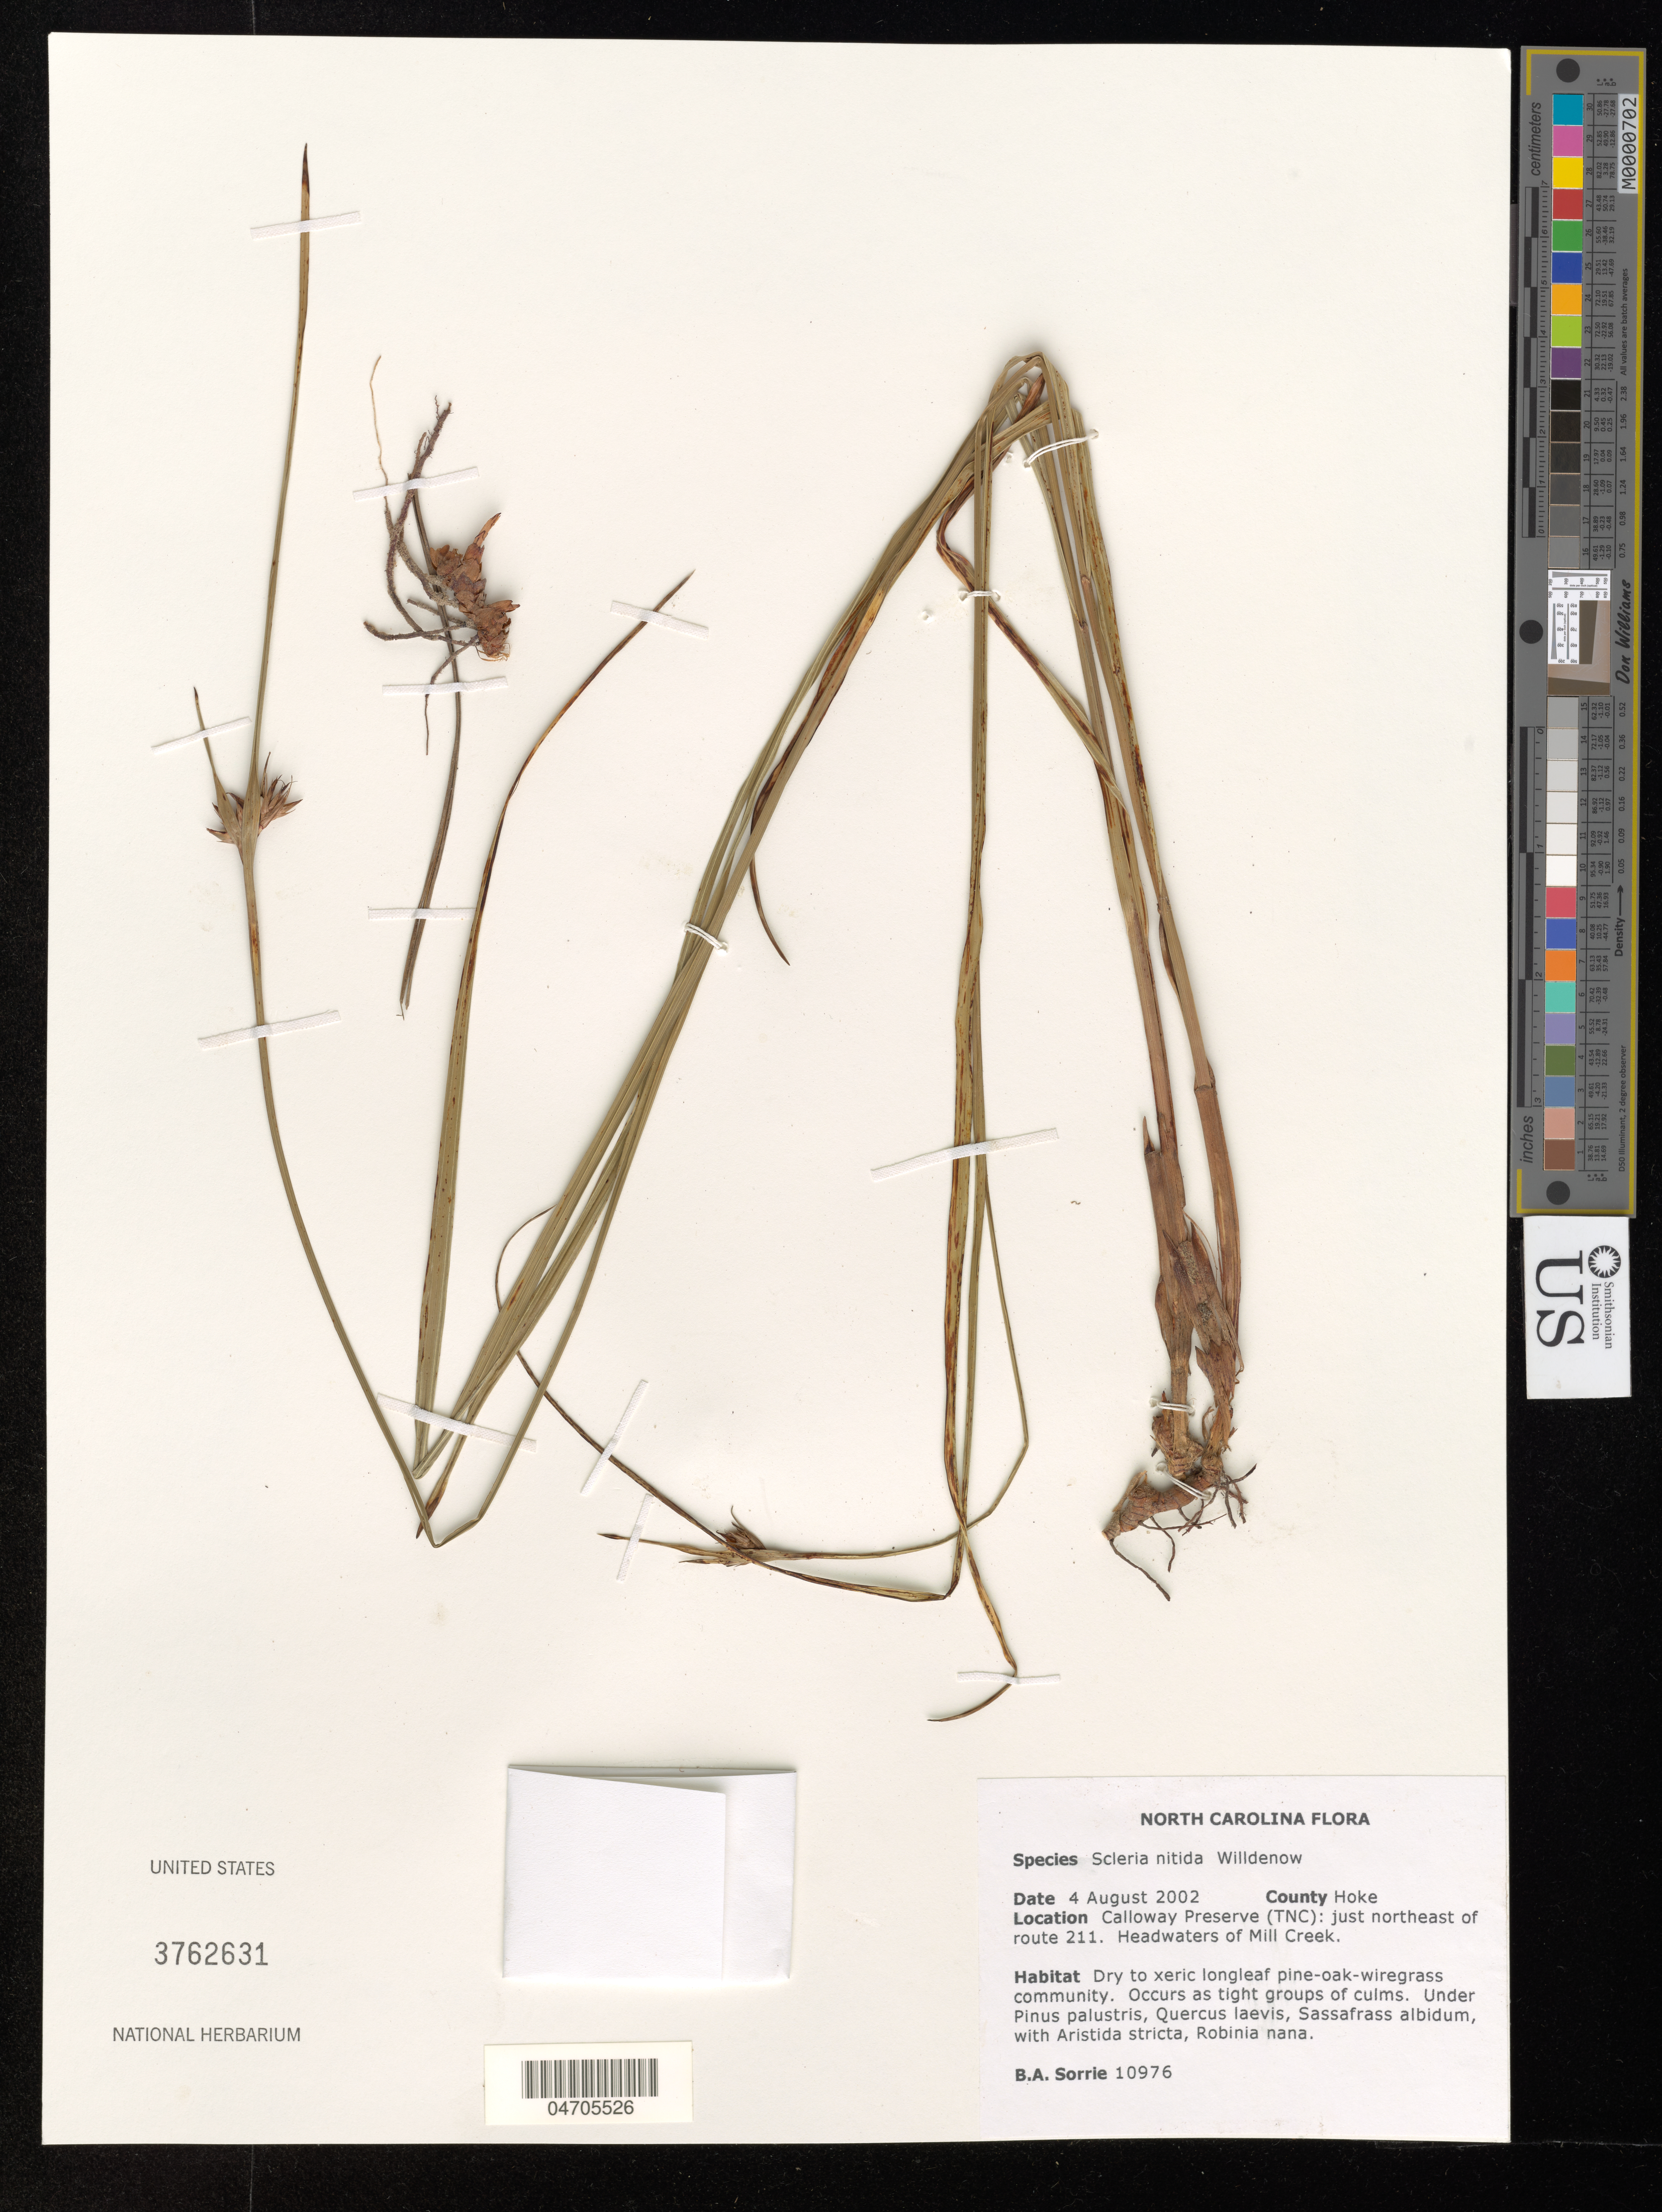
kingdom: Plantae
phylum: Tracheophyta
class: Liliopsida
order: Poales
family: Cyperaceae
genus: Scleria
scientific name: Scleria nitida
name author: Muhl. ex Willd.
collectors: B. Sorrie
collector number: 10976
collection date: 2002-08-04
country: United States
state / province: North Carolina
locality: County Hoke. Calloway Preserve (TNC): just northeast of route 211. Headwaters of Mill Creek.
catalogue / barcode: US 3762631